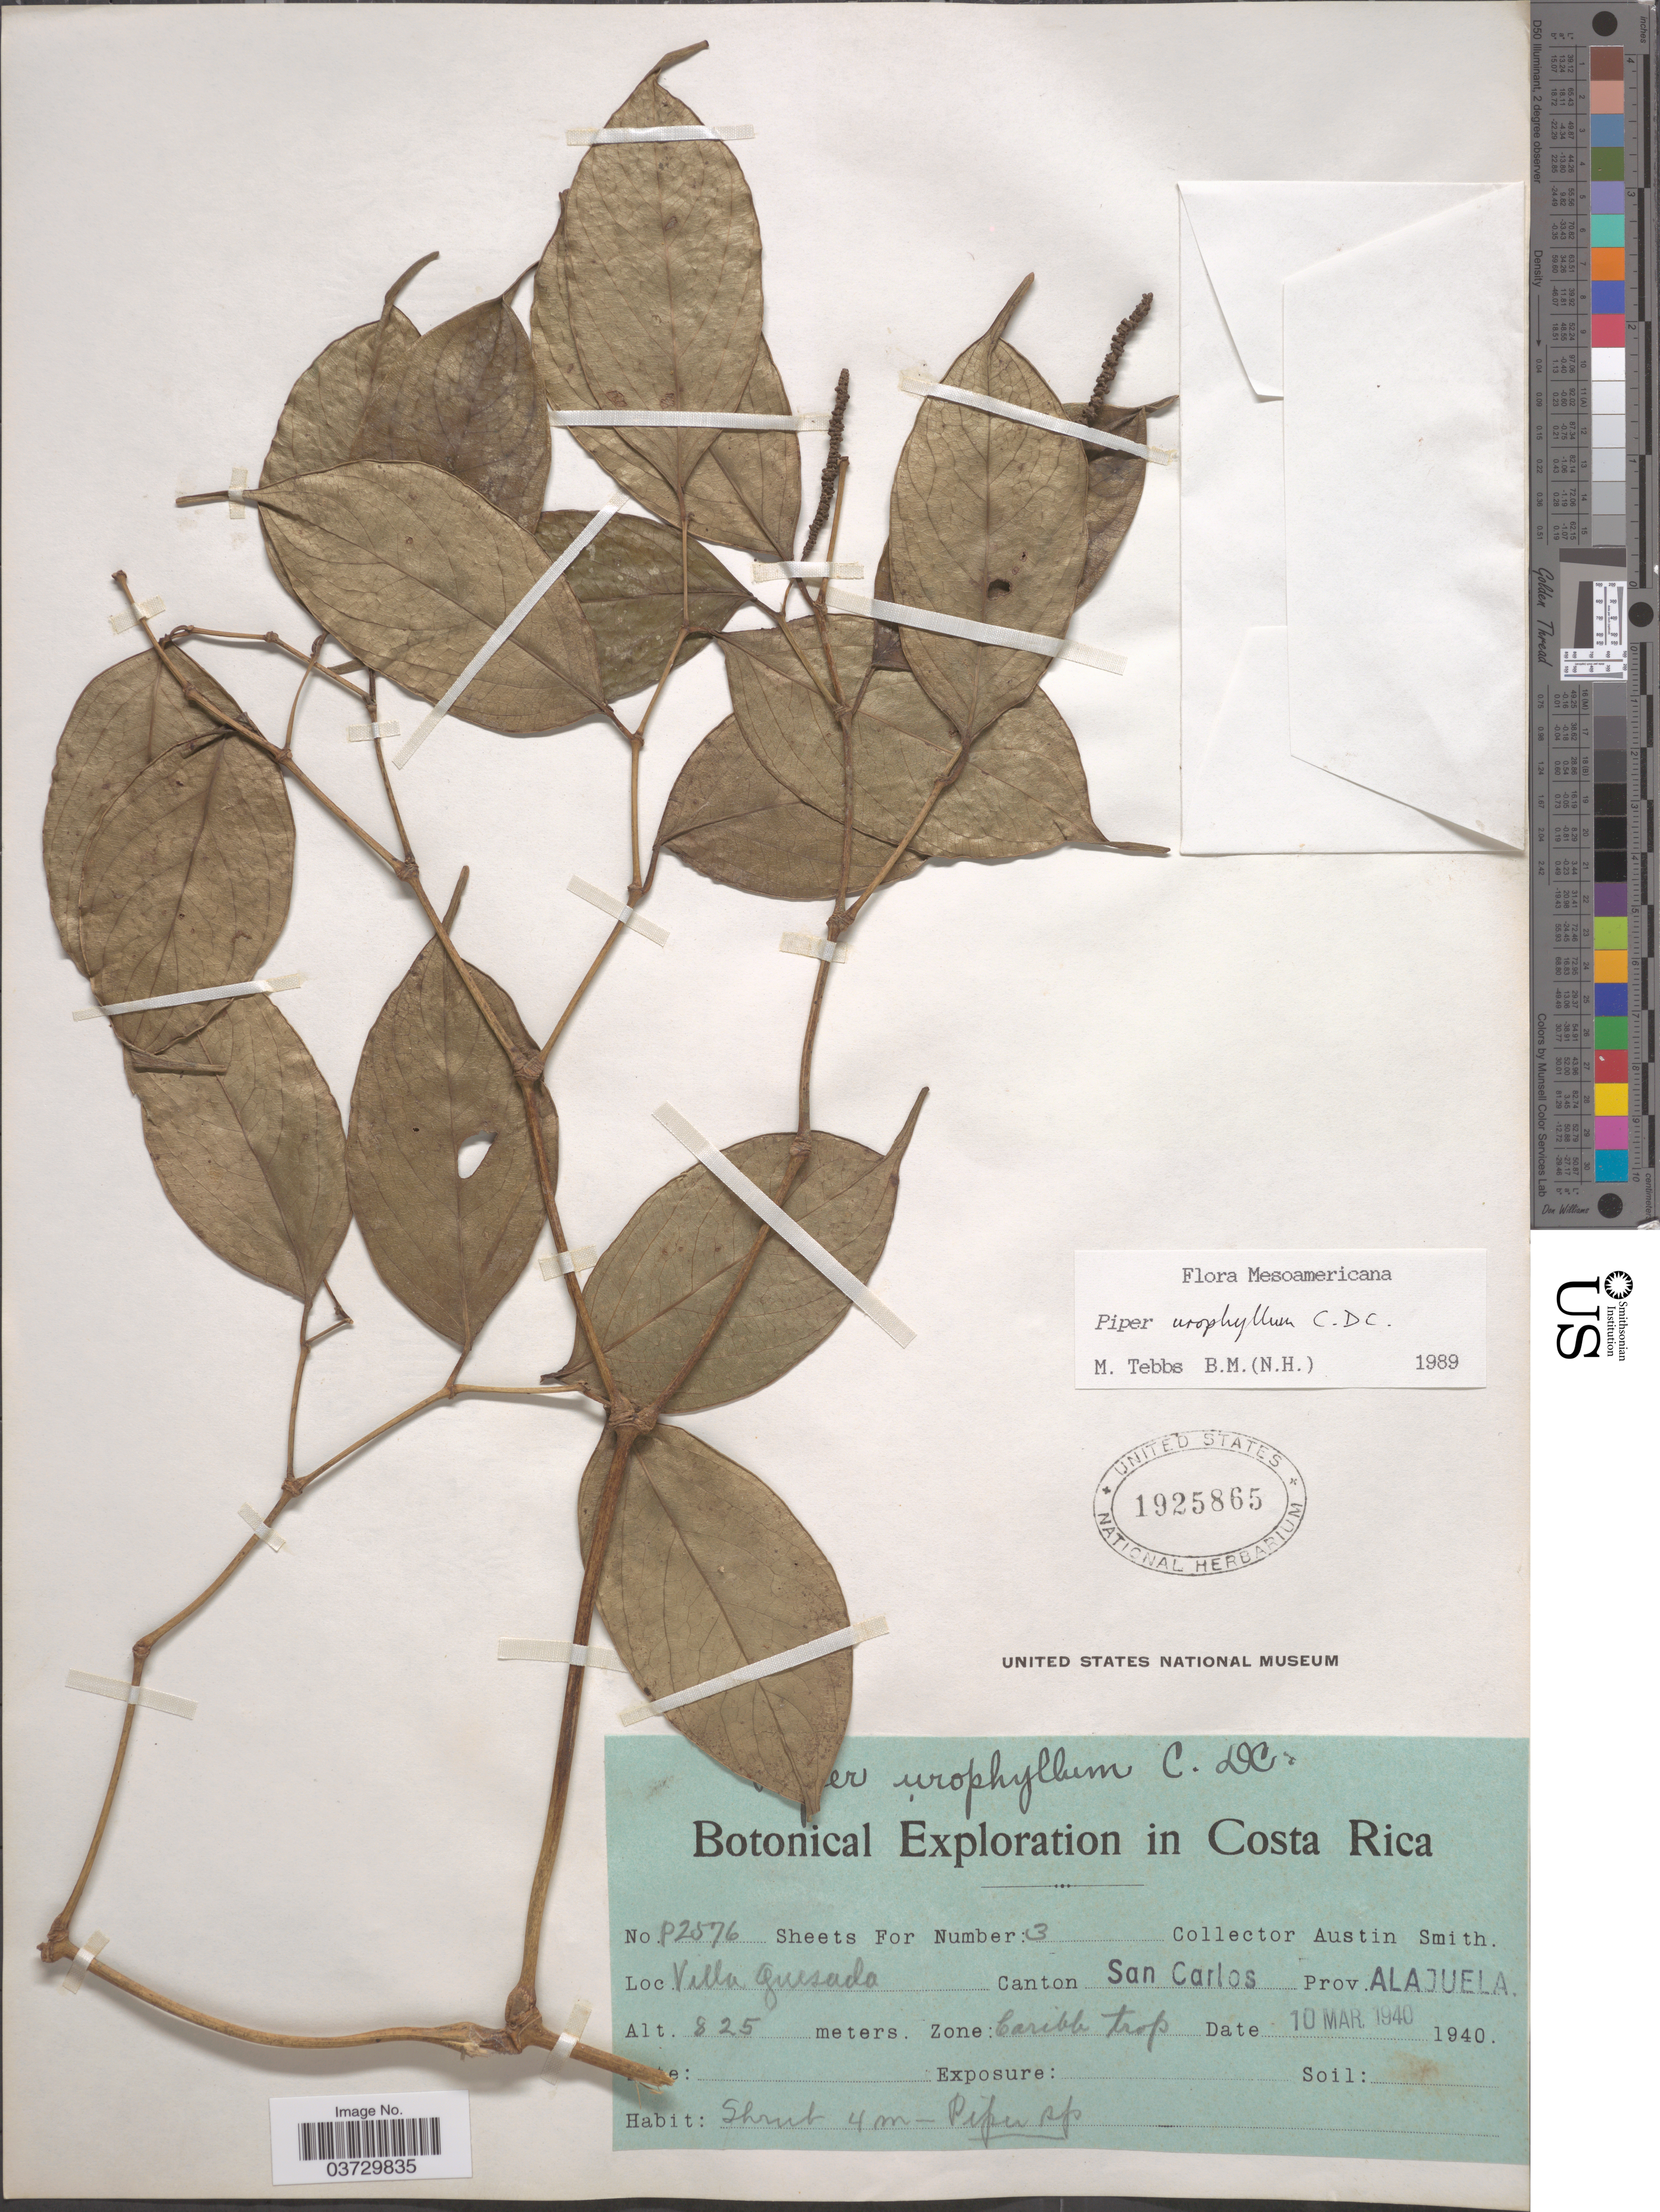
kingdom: Plantae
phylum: Tracheophyta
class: Magnoliopsida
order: Piperales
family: Piperaceae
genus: Piper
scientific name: Piper urophyllum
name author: DC.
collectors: Aust P. Smith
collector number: P2576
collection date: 1940-03-10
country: Costa Rica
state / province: Alajuela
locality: Villa Quesada. Canton San Carlos. Zone: Caribb trop.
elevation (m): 825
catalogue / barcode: US 1925865